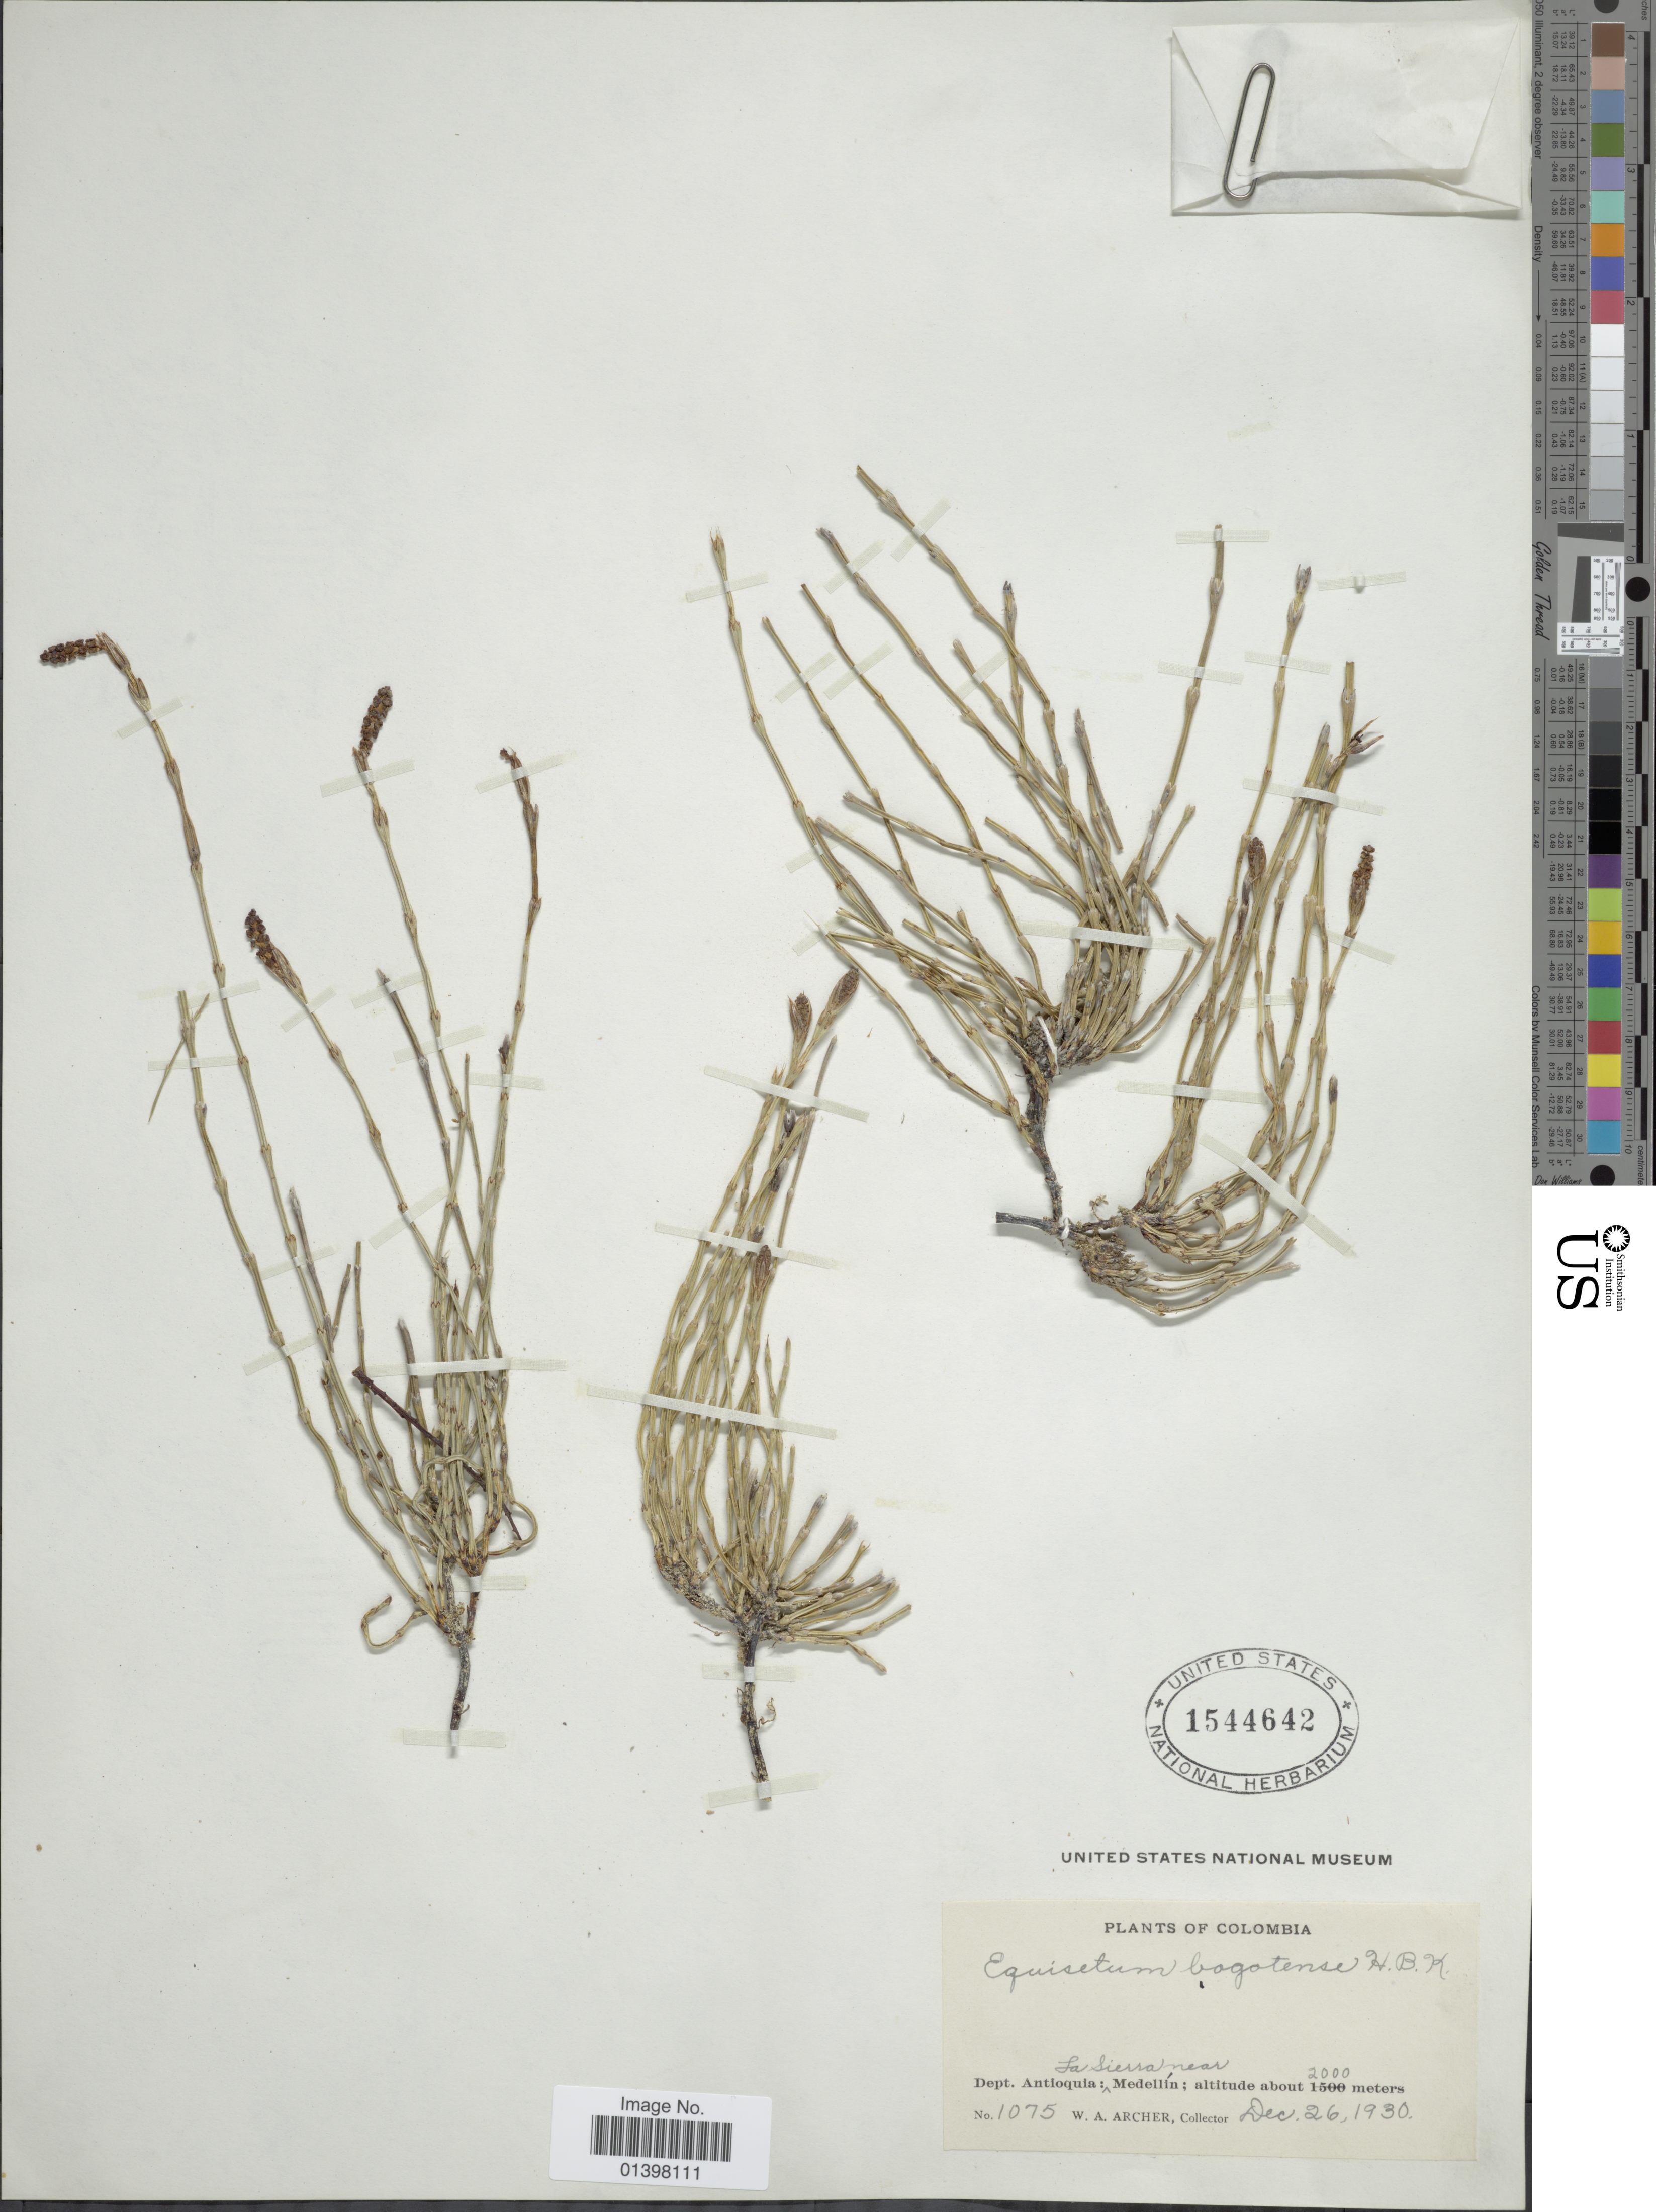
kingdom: Plantae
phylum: Tracheophyta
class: Polypodiopsida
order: Equisetales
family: Equisetaceae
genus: Equisetum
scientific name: Equisetum bogotense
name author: Kunth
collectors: W. A. Archer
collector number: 1075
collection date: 1930-12-26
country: Colombia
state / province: Antioquia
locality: La Sierra near Medellín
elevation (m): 2000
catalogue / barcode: US 1544642